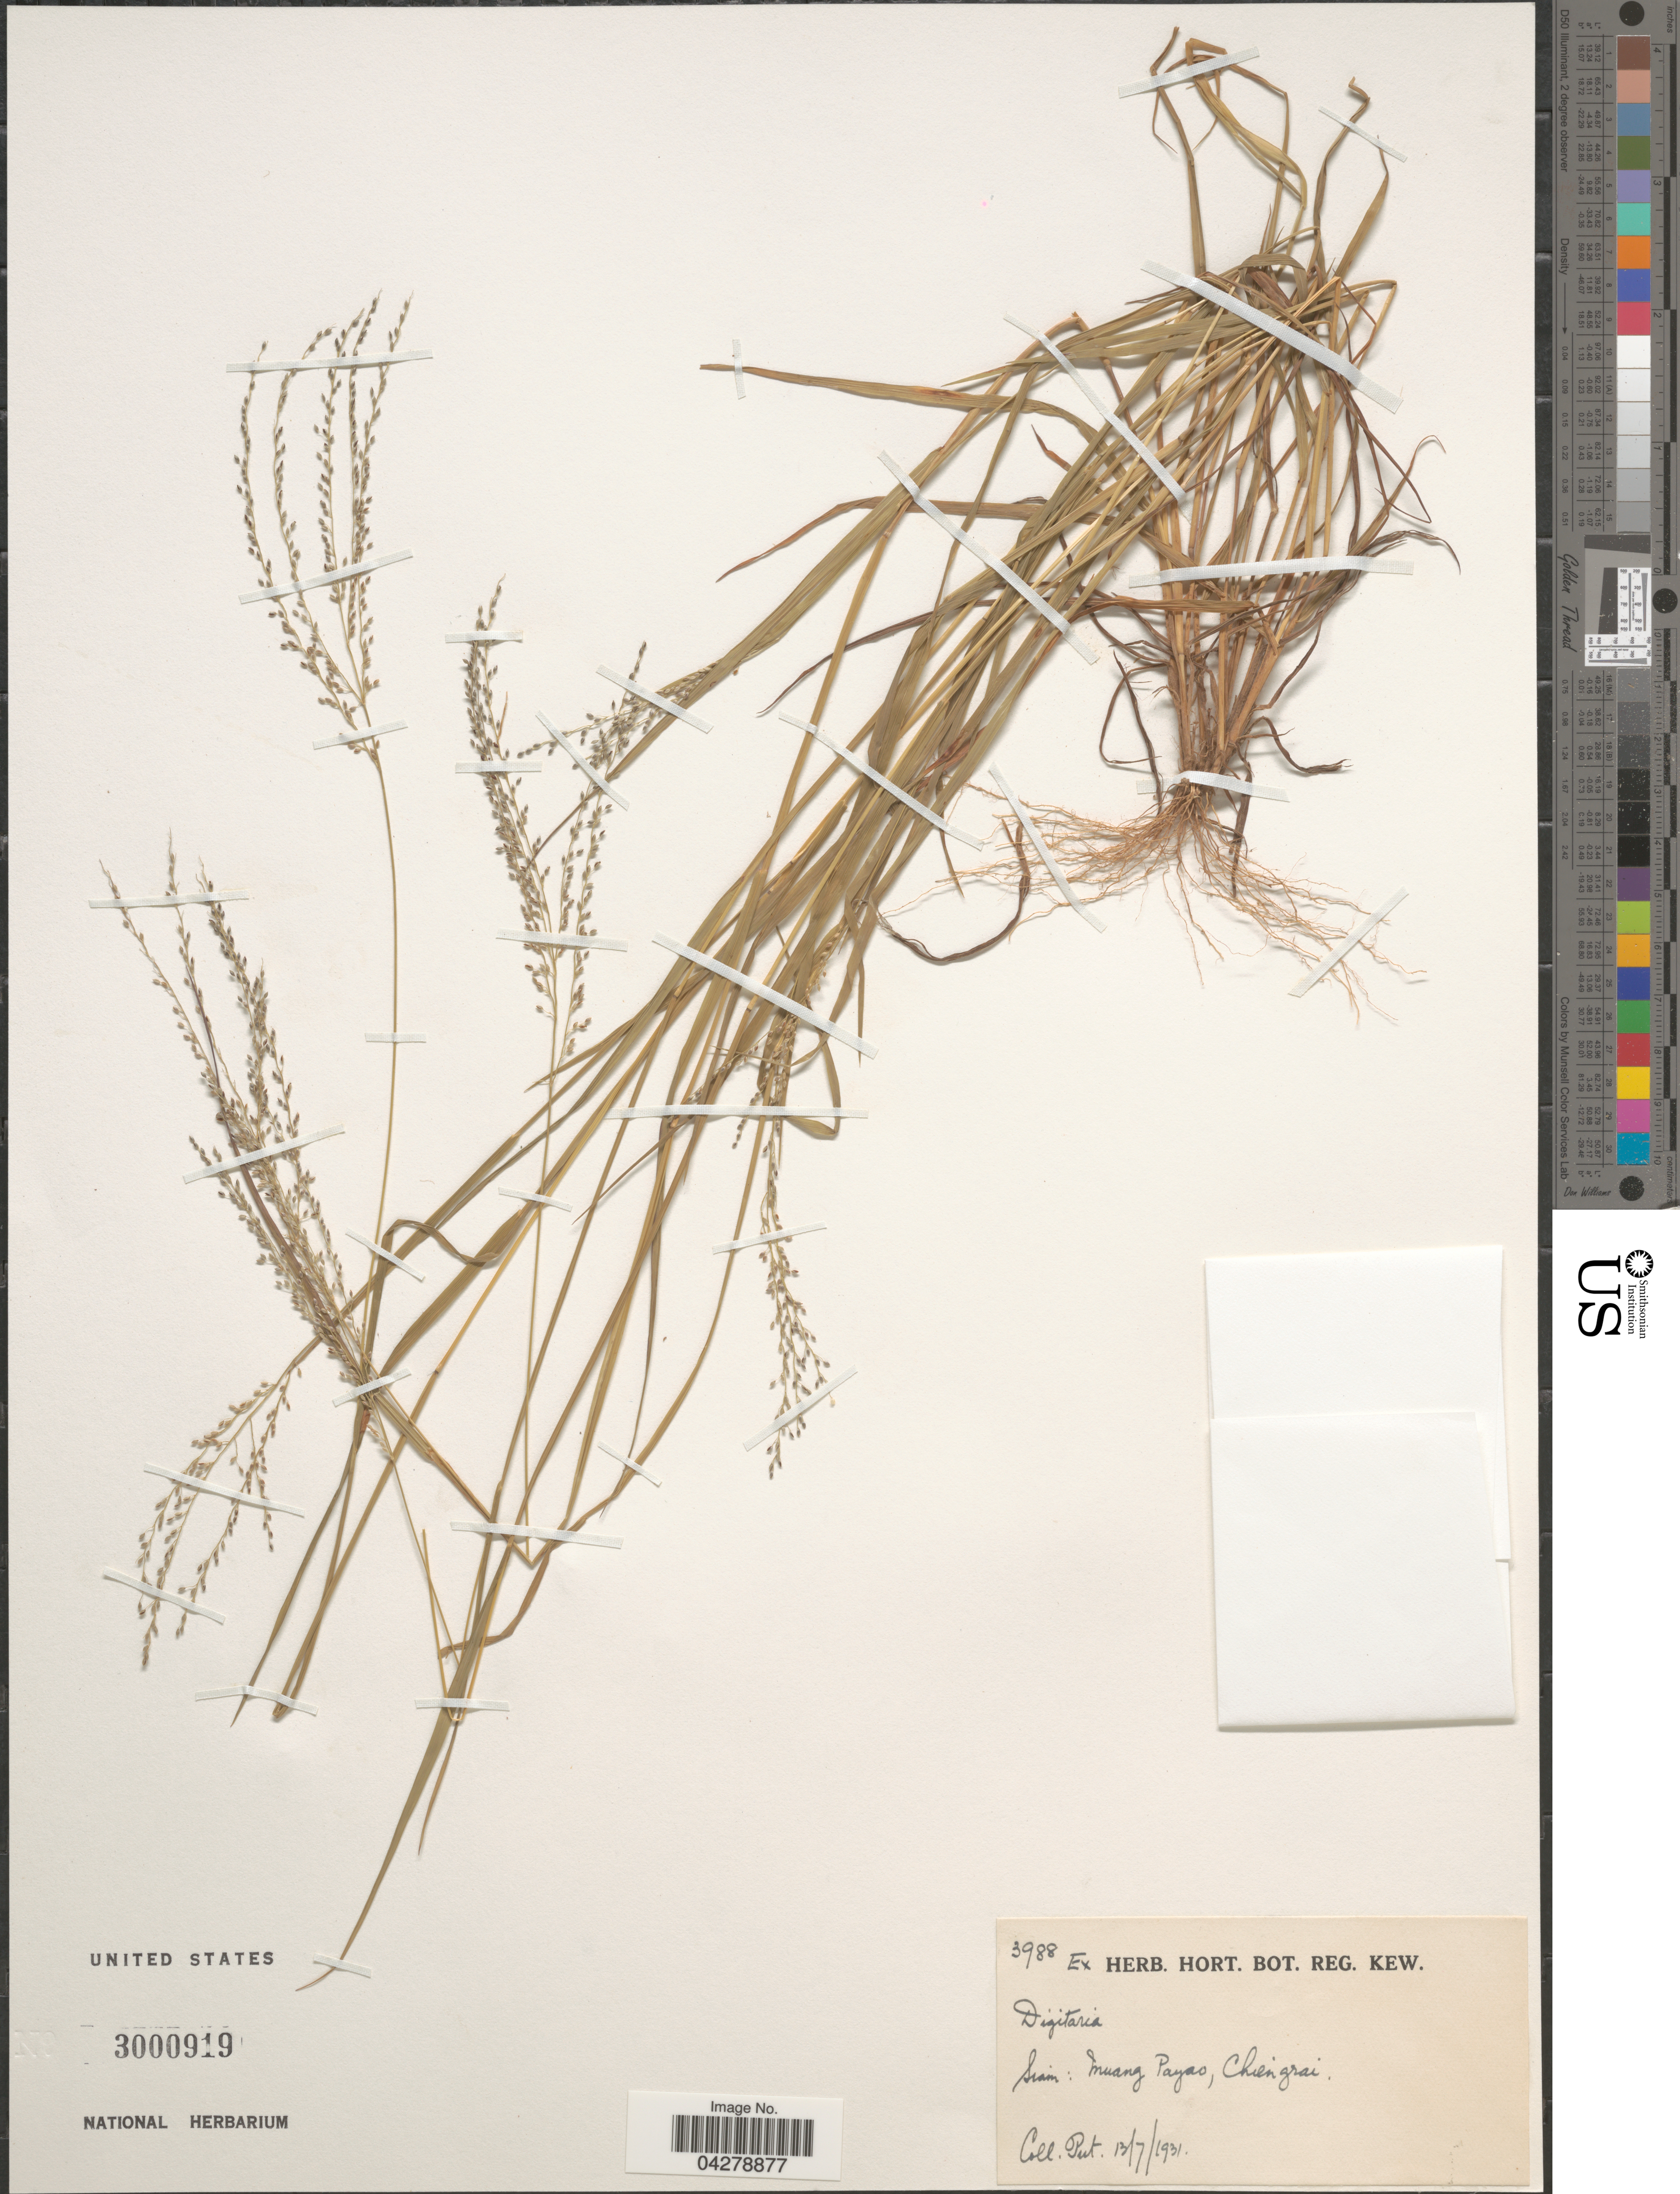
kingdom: Plantae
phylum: Tracheophyta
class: Liliopsida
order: Poales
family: Poaceae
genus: Digitaria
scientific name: Digitaria sp.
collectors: -. Put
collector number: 3988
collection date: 1931-07-13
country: Thailand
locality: Siam: Muang Payao, Chiengrai.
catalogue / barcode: US 3000919